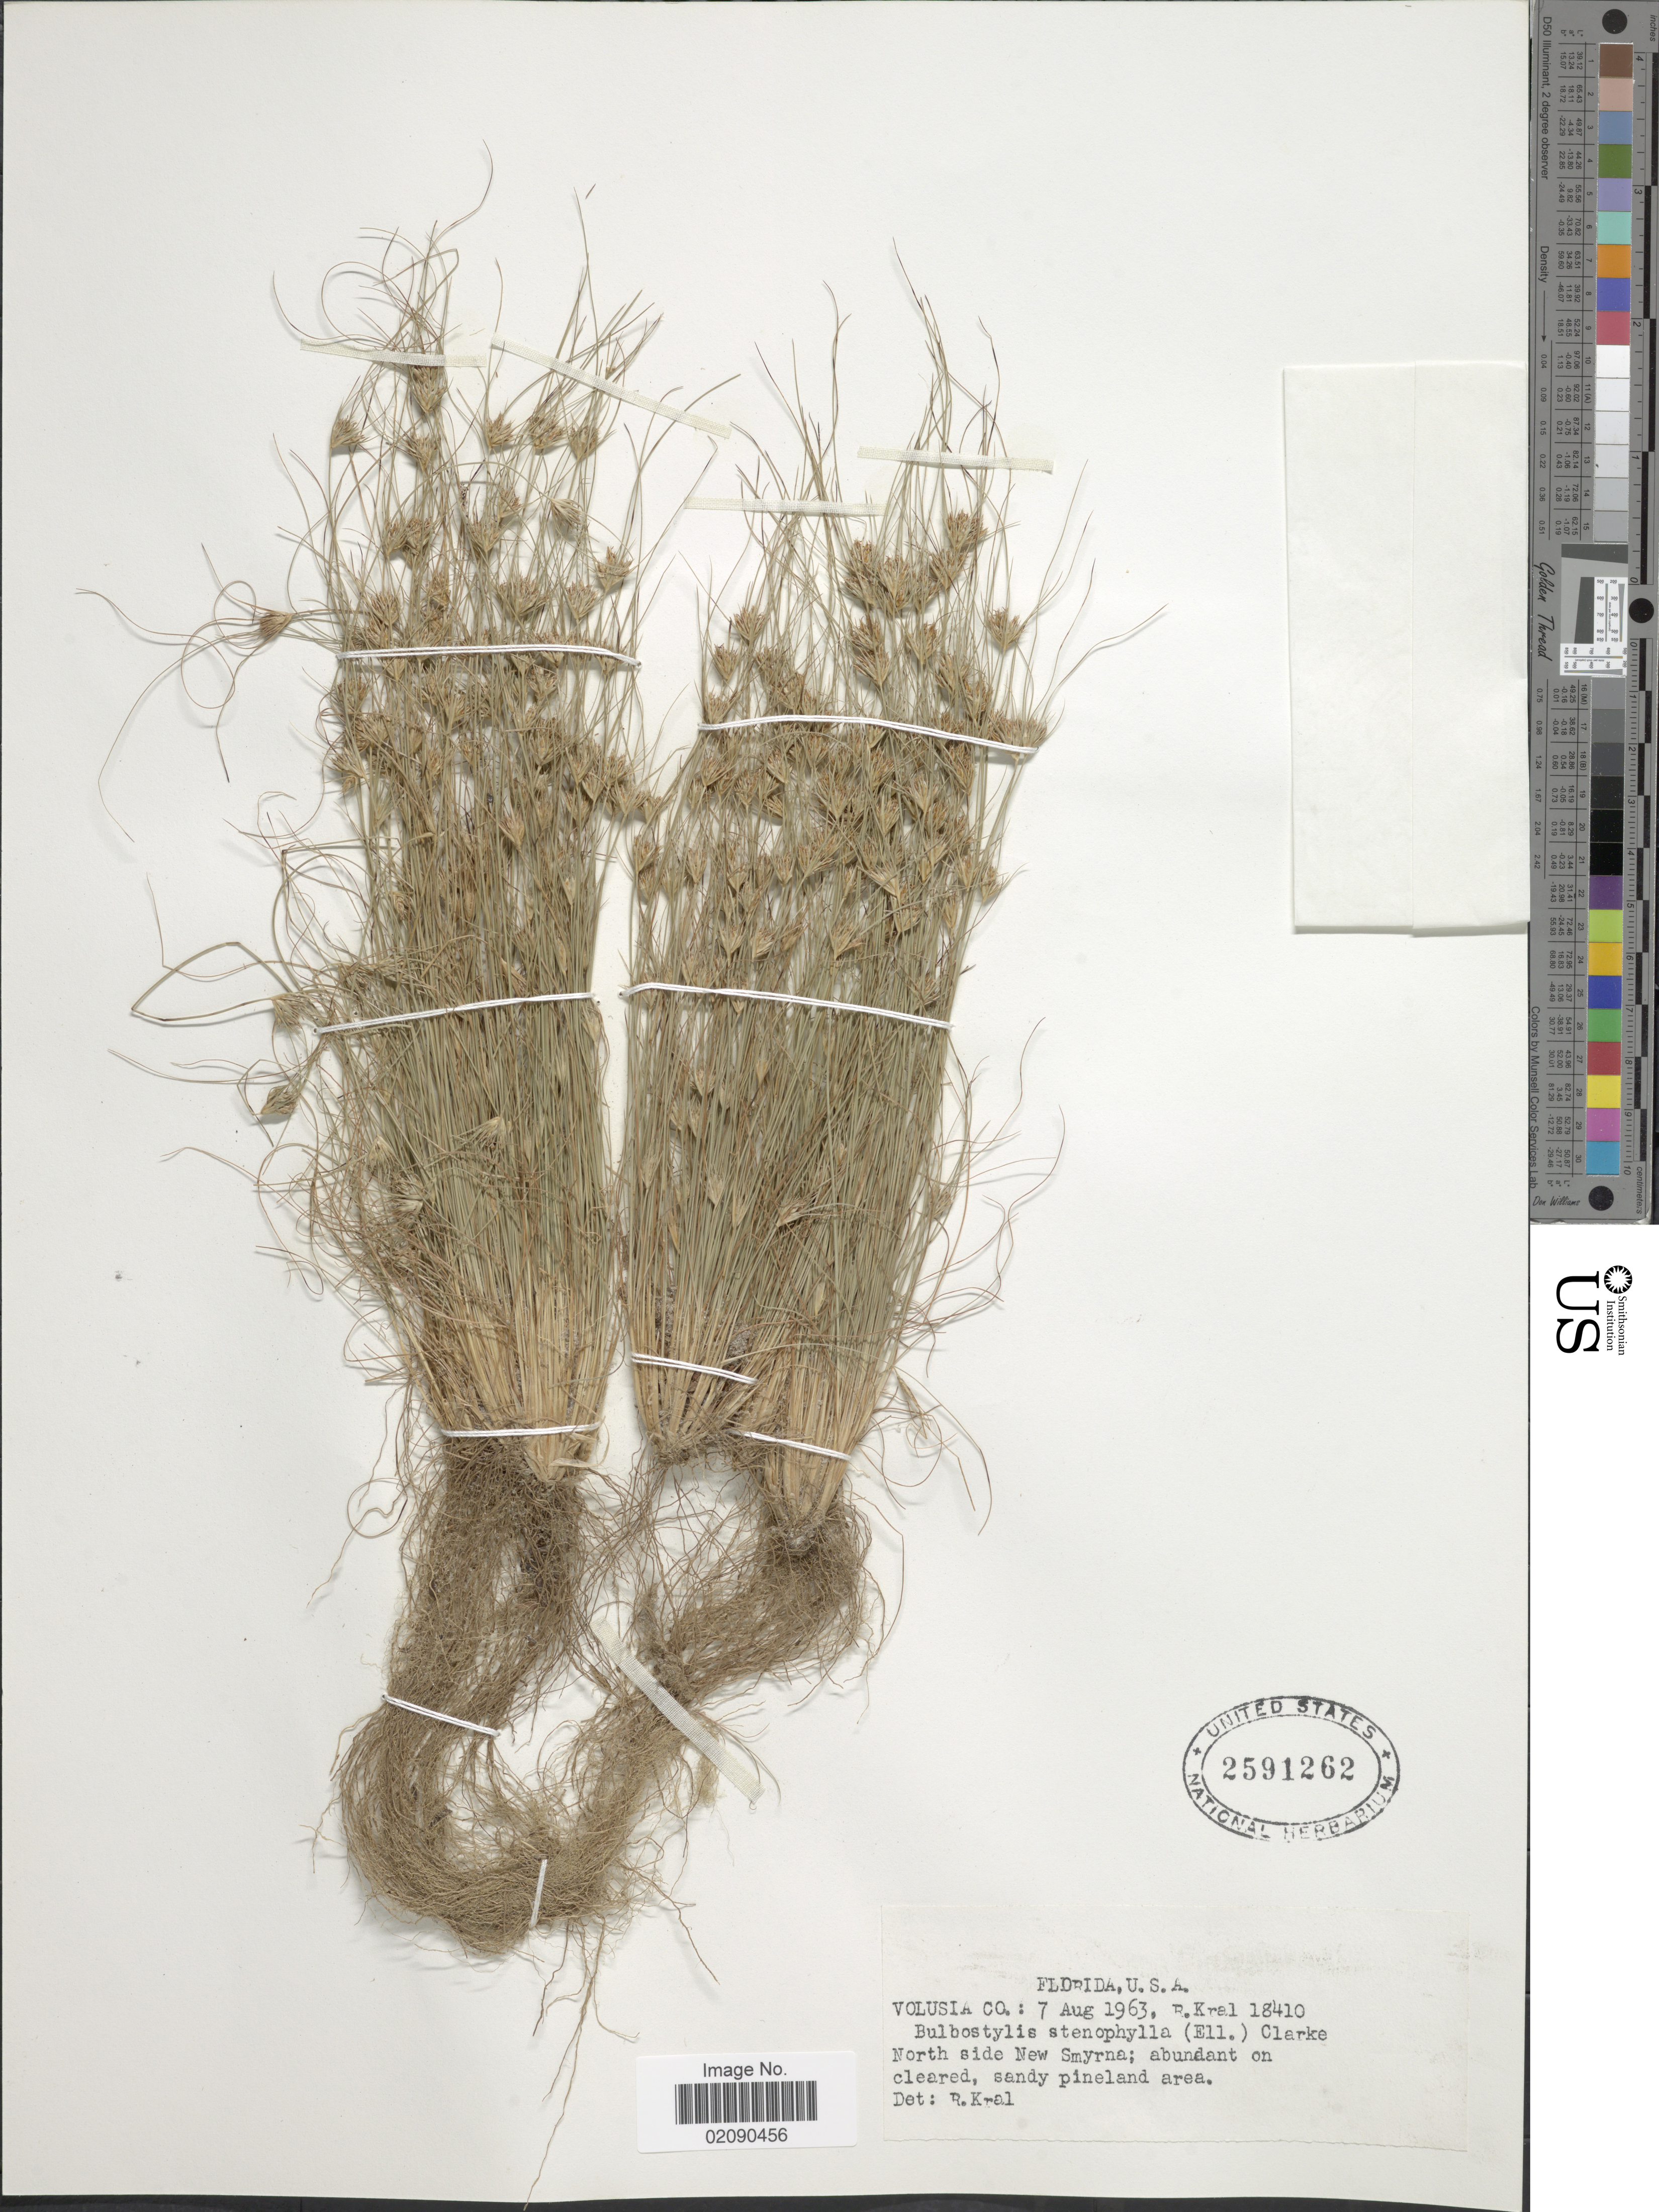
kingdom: Plantae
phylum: Tracheophyta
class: Liliopsida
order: Poales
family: Cyperaceae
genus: Bulbostylis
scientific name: Bulbostylis stenophylla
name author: (Elliott) C.B. Clarke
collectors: R. Kral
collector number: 18410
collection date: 1963-08-07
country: United States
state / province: Florida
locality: Volusia Co; North side New Smyrna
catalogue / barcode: US 2591262